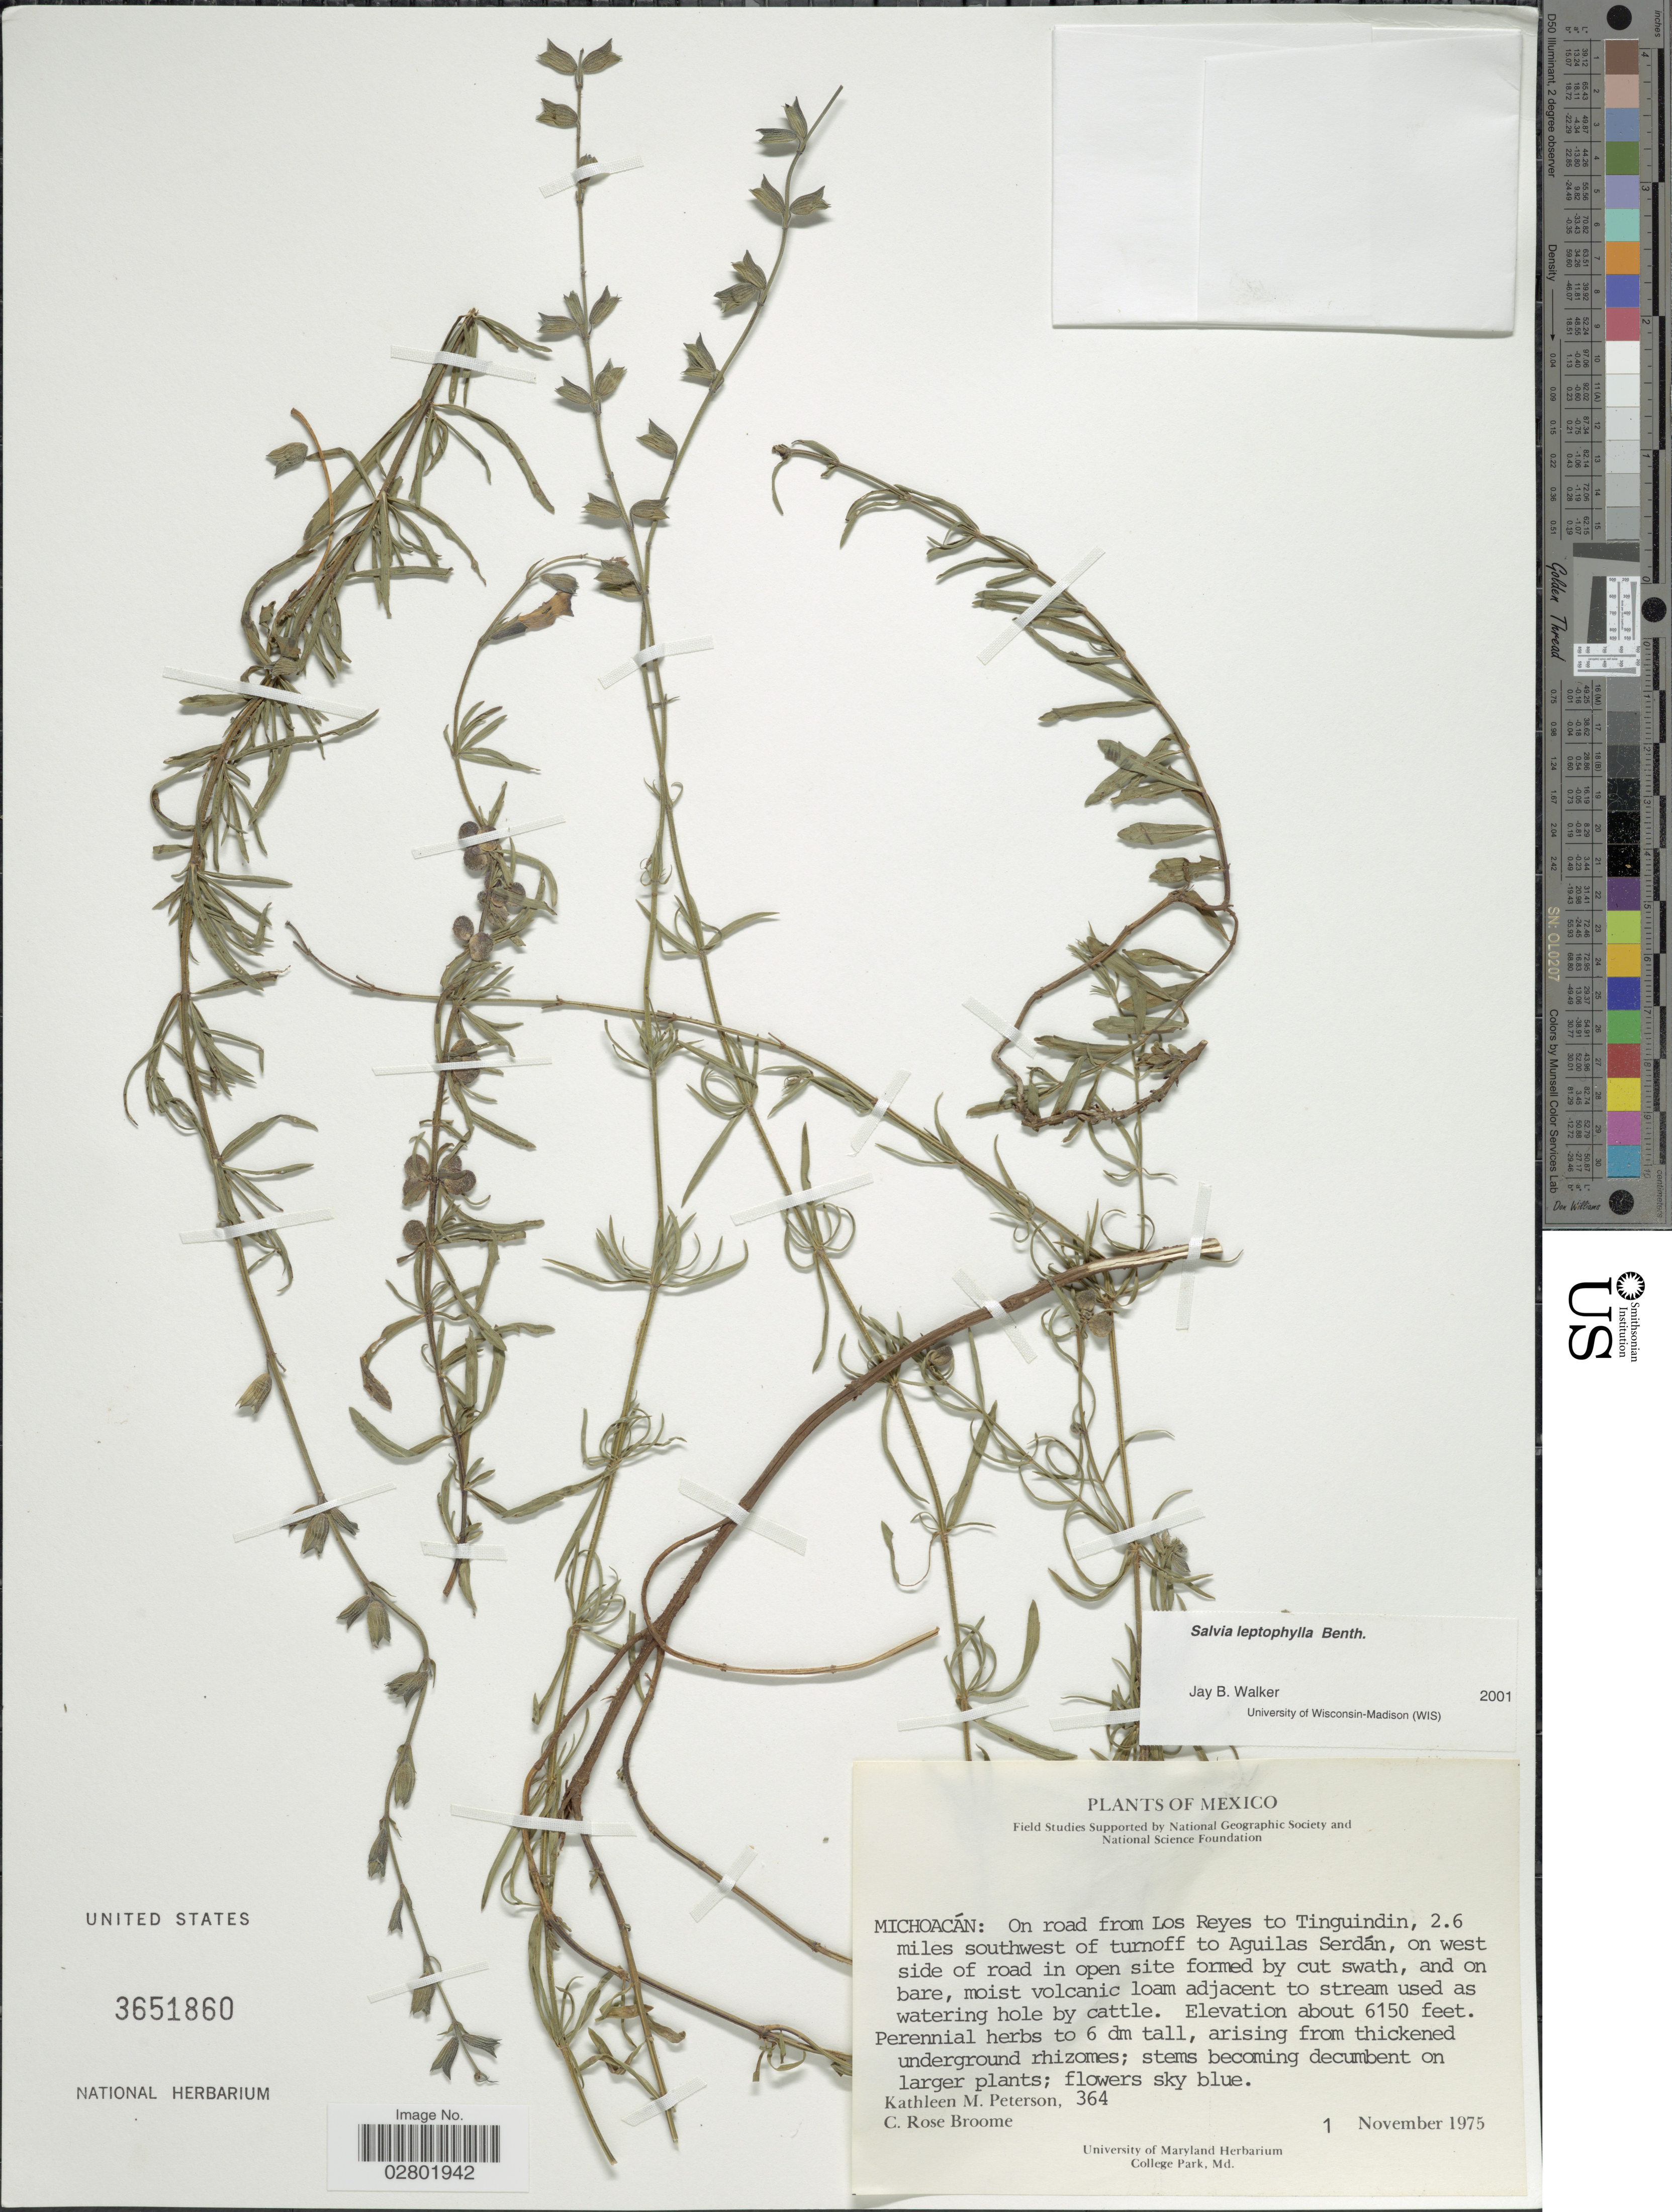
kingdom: Plantae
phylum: Tracheophyta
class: Magnoliopsida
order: Lamiales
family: Lamiaceae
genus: Salvia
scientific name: Salvia leptophylla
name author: Benth.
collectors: K. Peterson & C. R. Broome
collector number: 364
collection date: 1975-11-01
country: Mexico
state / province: Michoacán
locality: On road from Los Reyes to Tinguindin, 2.6 miles southwest of turnoff to Aguilas Serdán.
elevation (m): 1875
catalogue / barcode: US 3651860